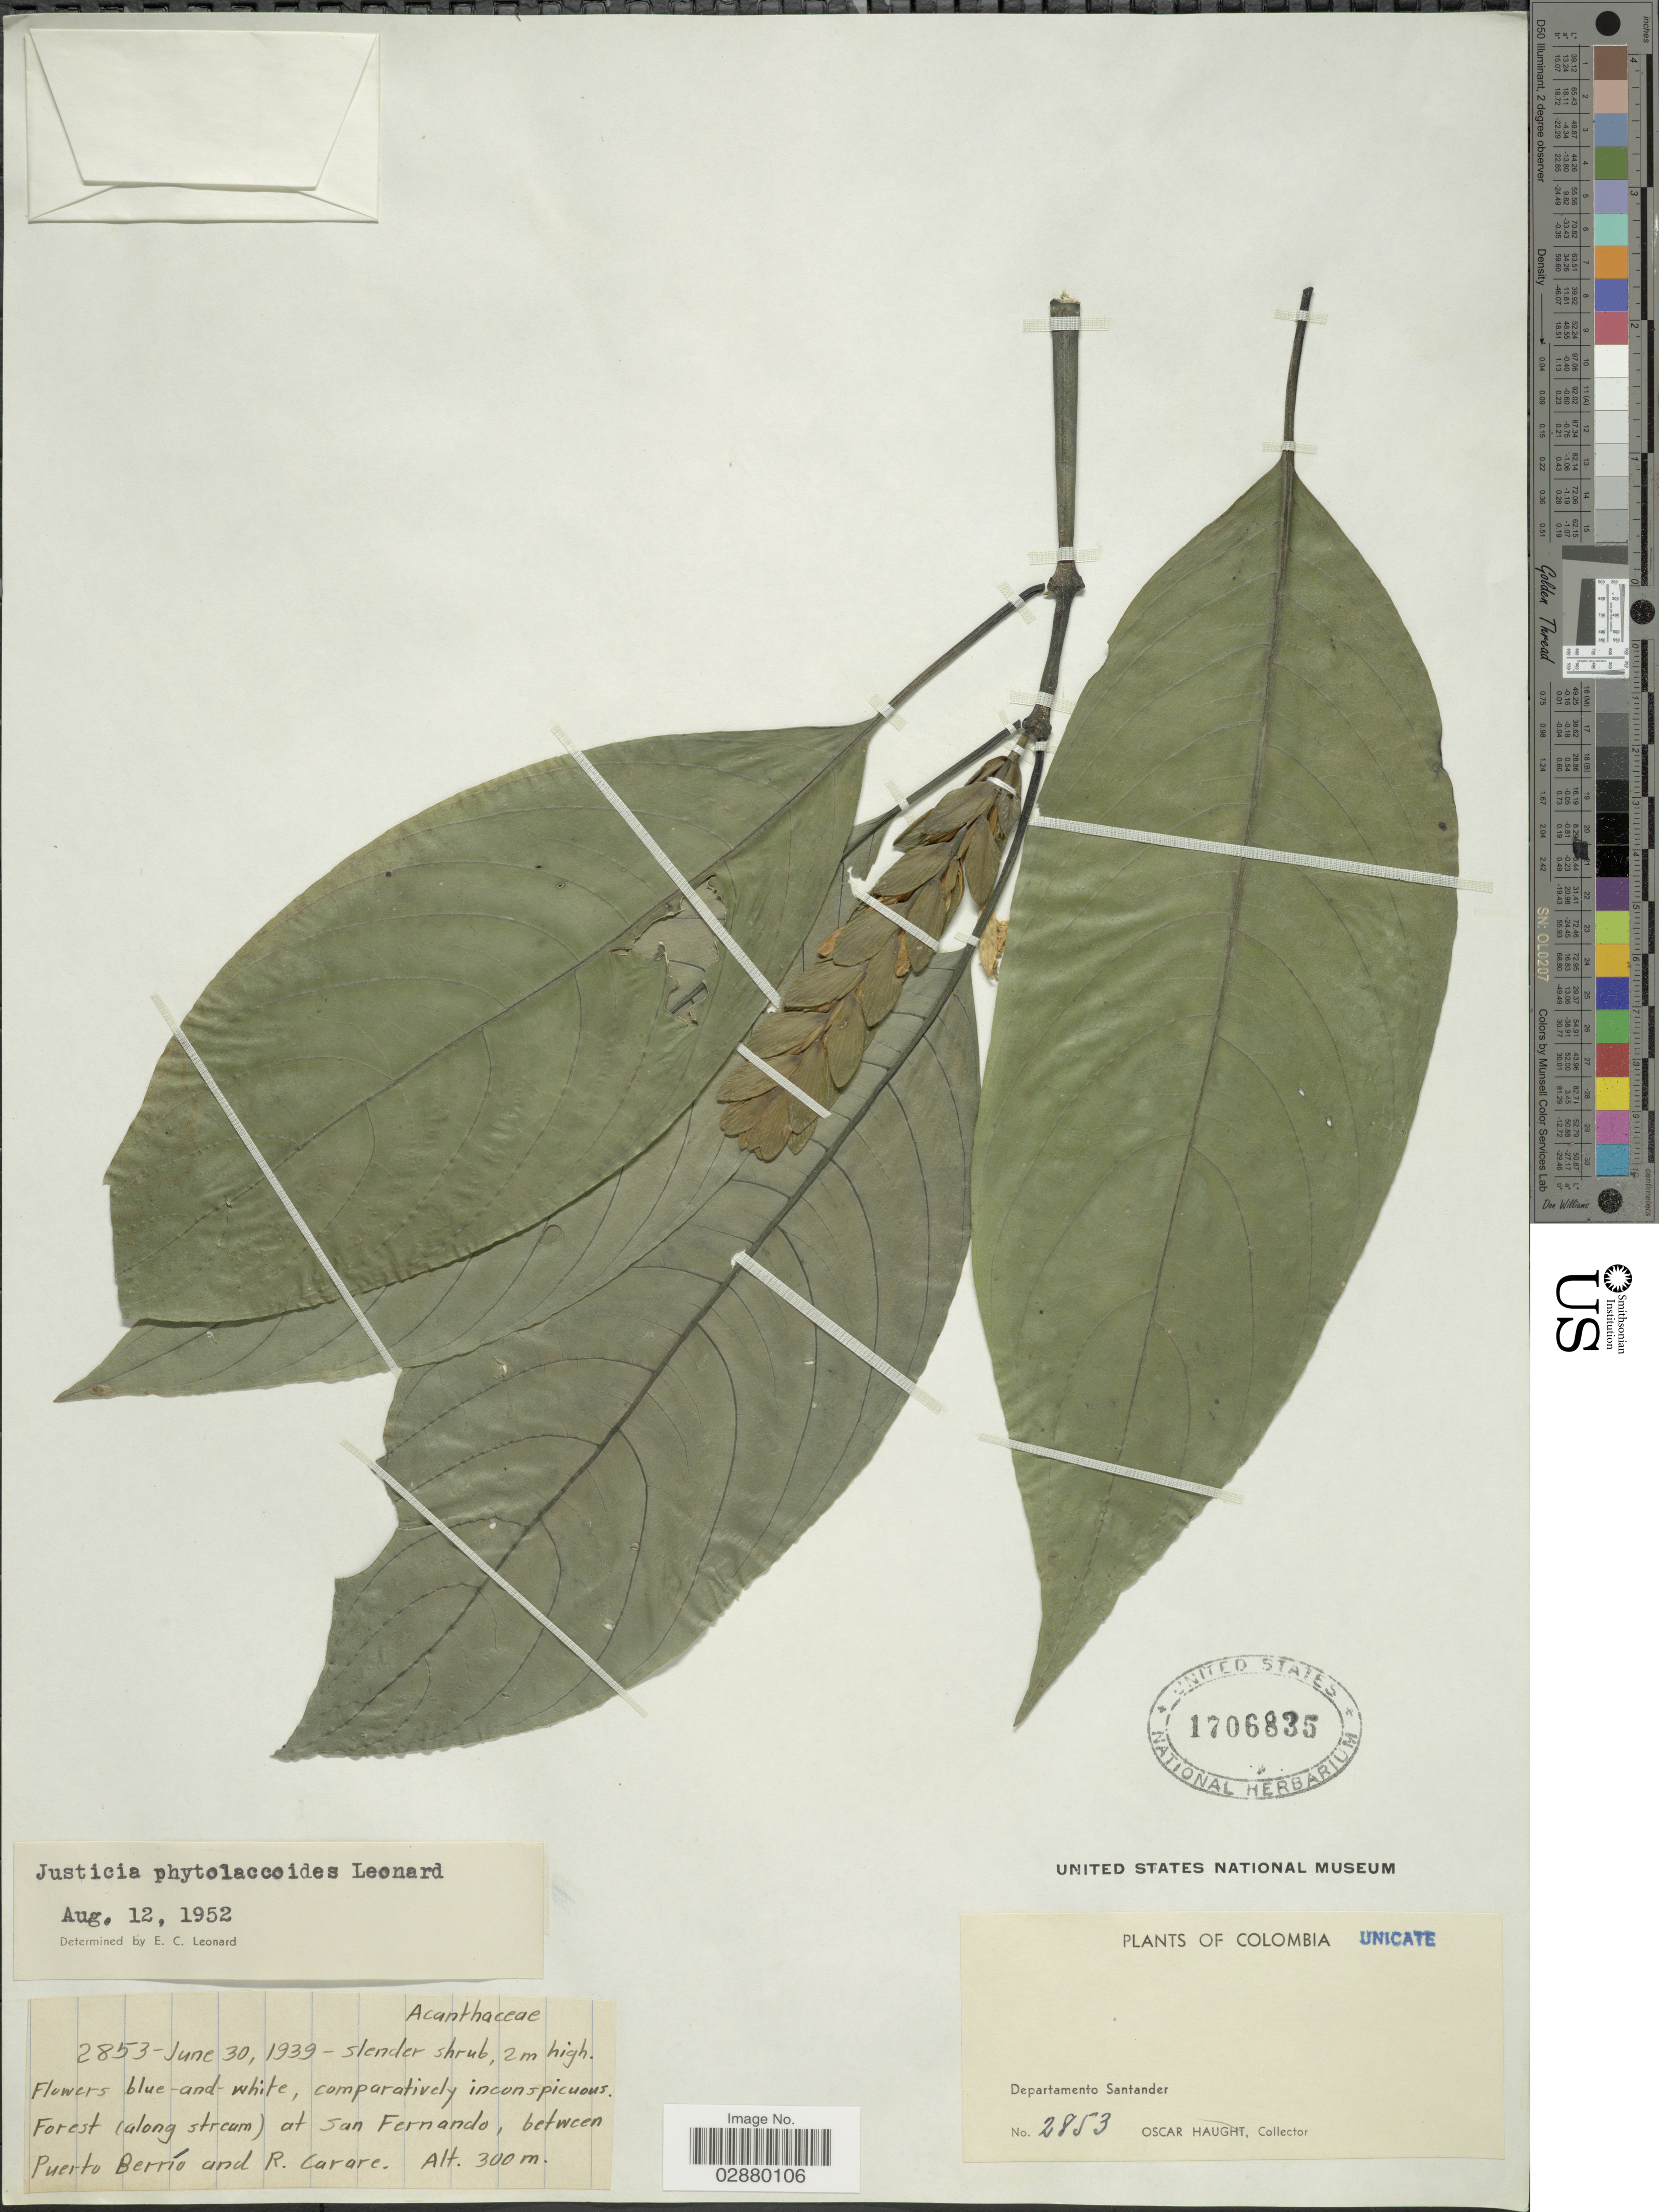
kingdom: Plantae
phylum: Tracheophyta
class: Magnoliopsida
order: Lamiales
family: Acanthaceae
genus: Justicia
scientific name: Justicia phytolaccoides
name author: Leonard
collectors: O. Haught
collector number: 2853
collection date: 1939-06-30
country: Colombia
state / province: Santander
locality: Departamento Santander. Forest (along stream) at San Fernando, between Puerto Berrío and R. Carare.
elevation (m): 300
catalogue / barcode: US 1706835